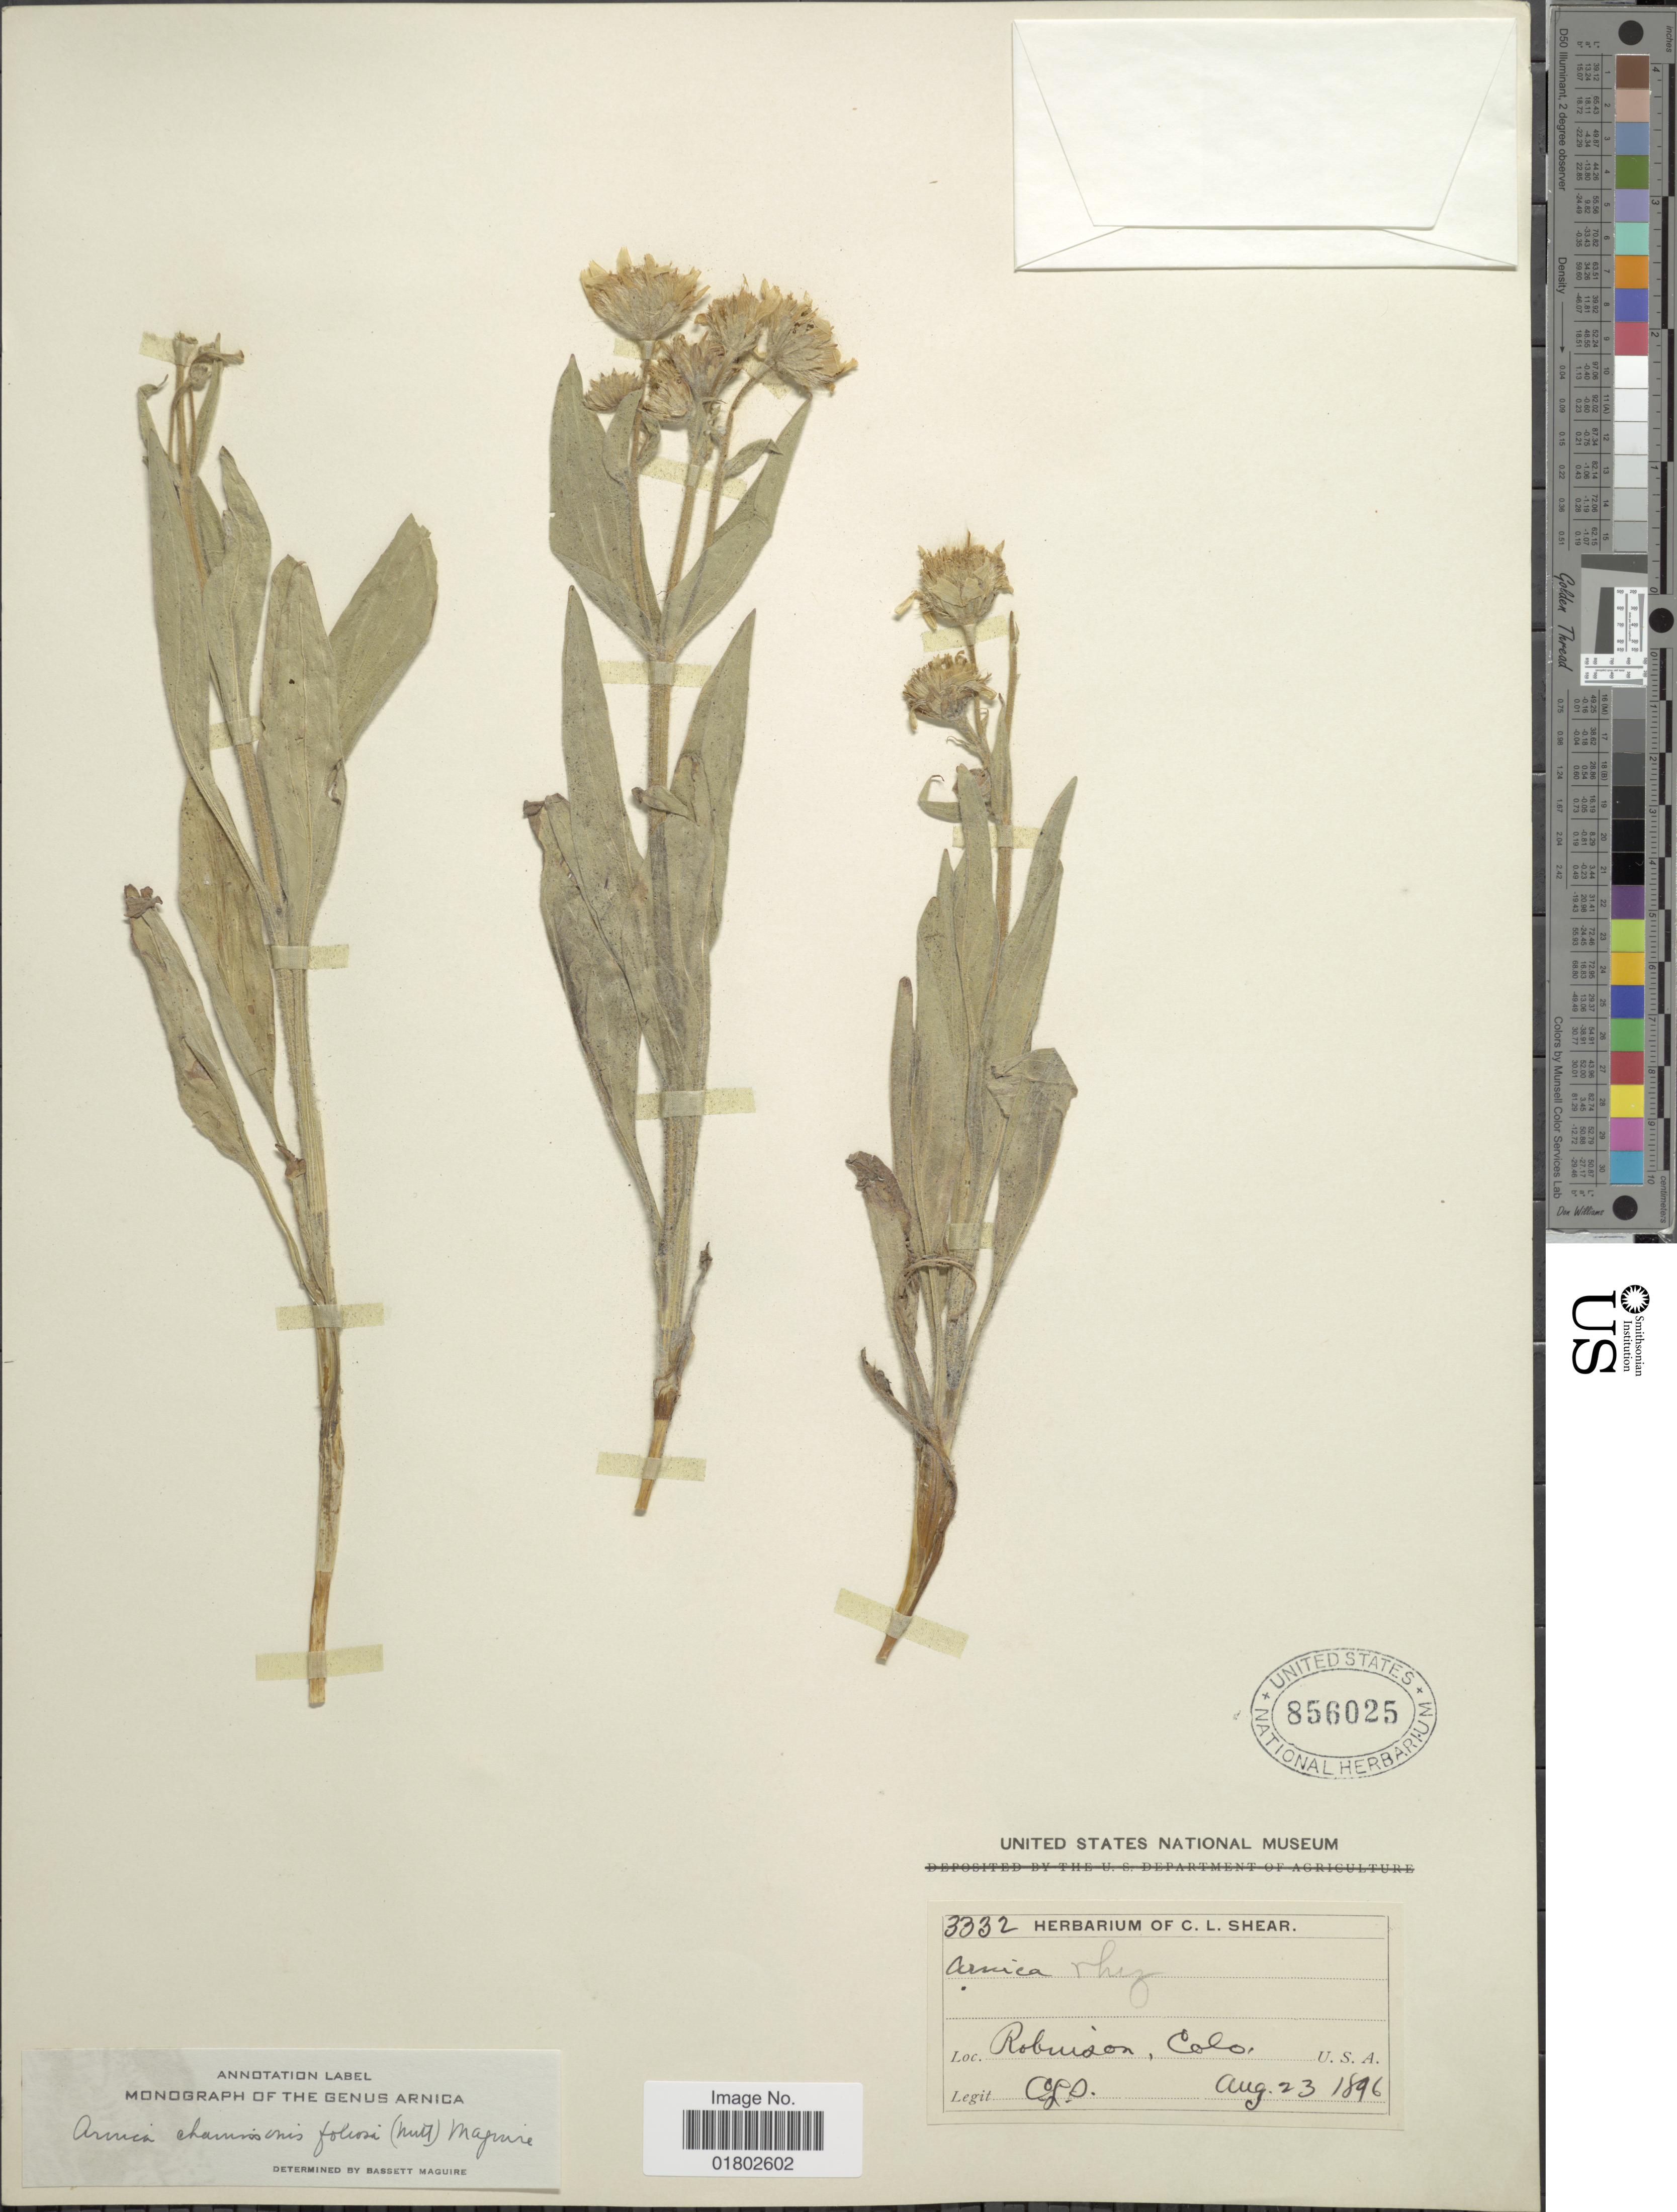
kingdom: Plantae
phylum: Tracheophyta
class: Magnoliopsida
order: Asterales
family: Asteraceae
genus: Arnica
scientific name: Arnica chamissonis subsp. foliosa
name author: (Nutt.) Maguire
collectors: C. L. Shear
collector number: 3332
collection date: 1896-08-23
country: United States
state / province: Colorado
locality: Robinson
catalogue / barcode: US 856025